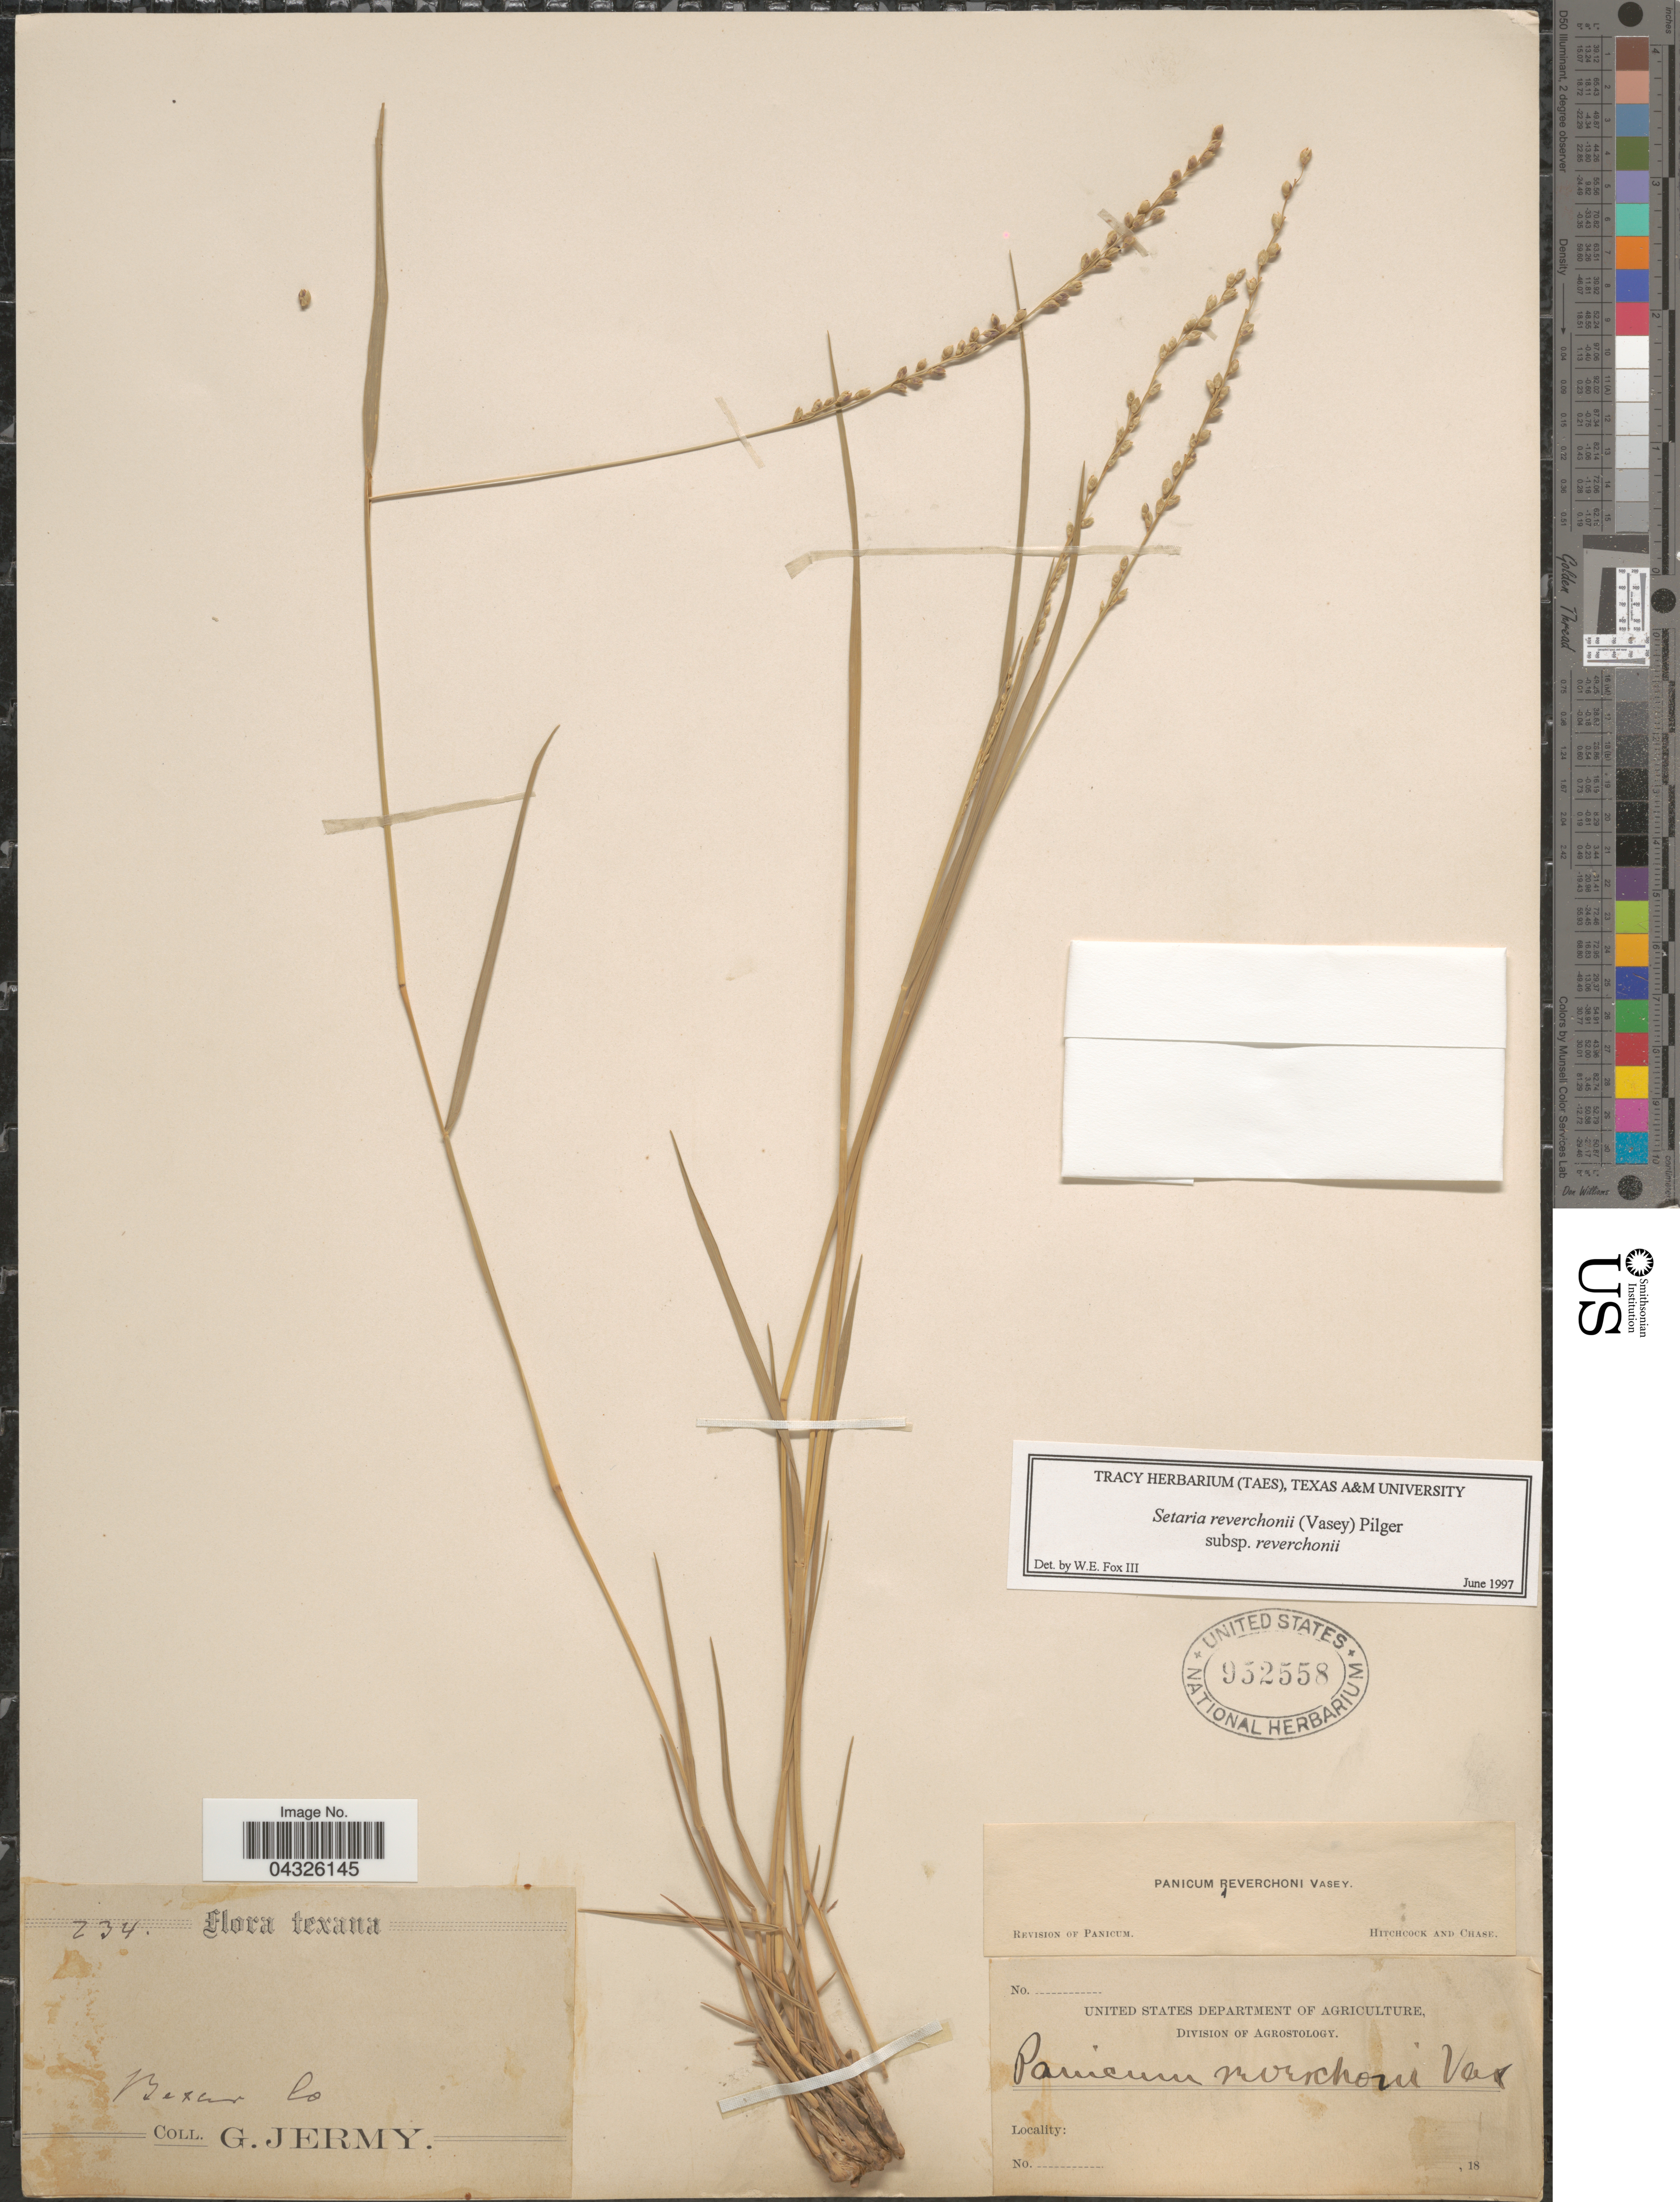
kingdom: Plantae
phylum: Tracheophyta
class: Liliopsida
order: Poales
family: Poaceae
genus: Panicum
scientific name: Panicum reverchoni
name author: Vasey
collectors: G. Jermy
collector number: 234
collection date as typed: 18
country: United States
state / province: Texas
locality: Bexar Co.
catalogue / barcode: US 952558